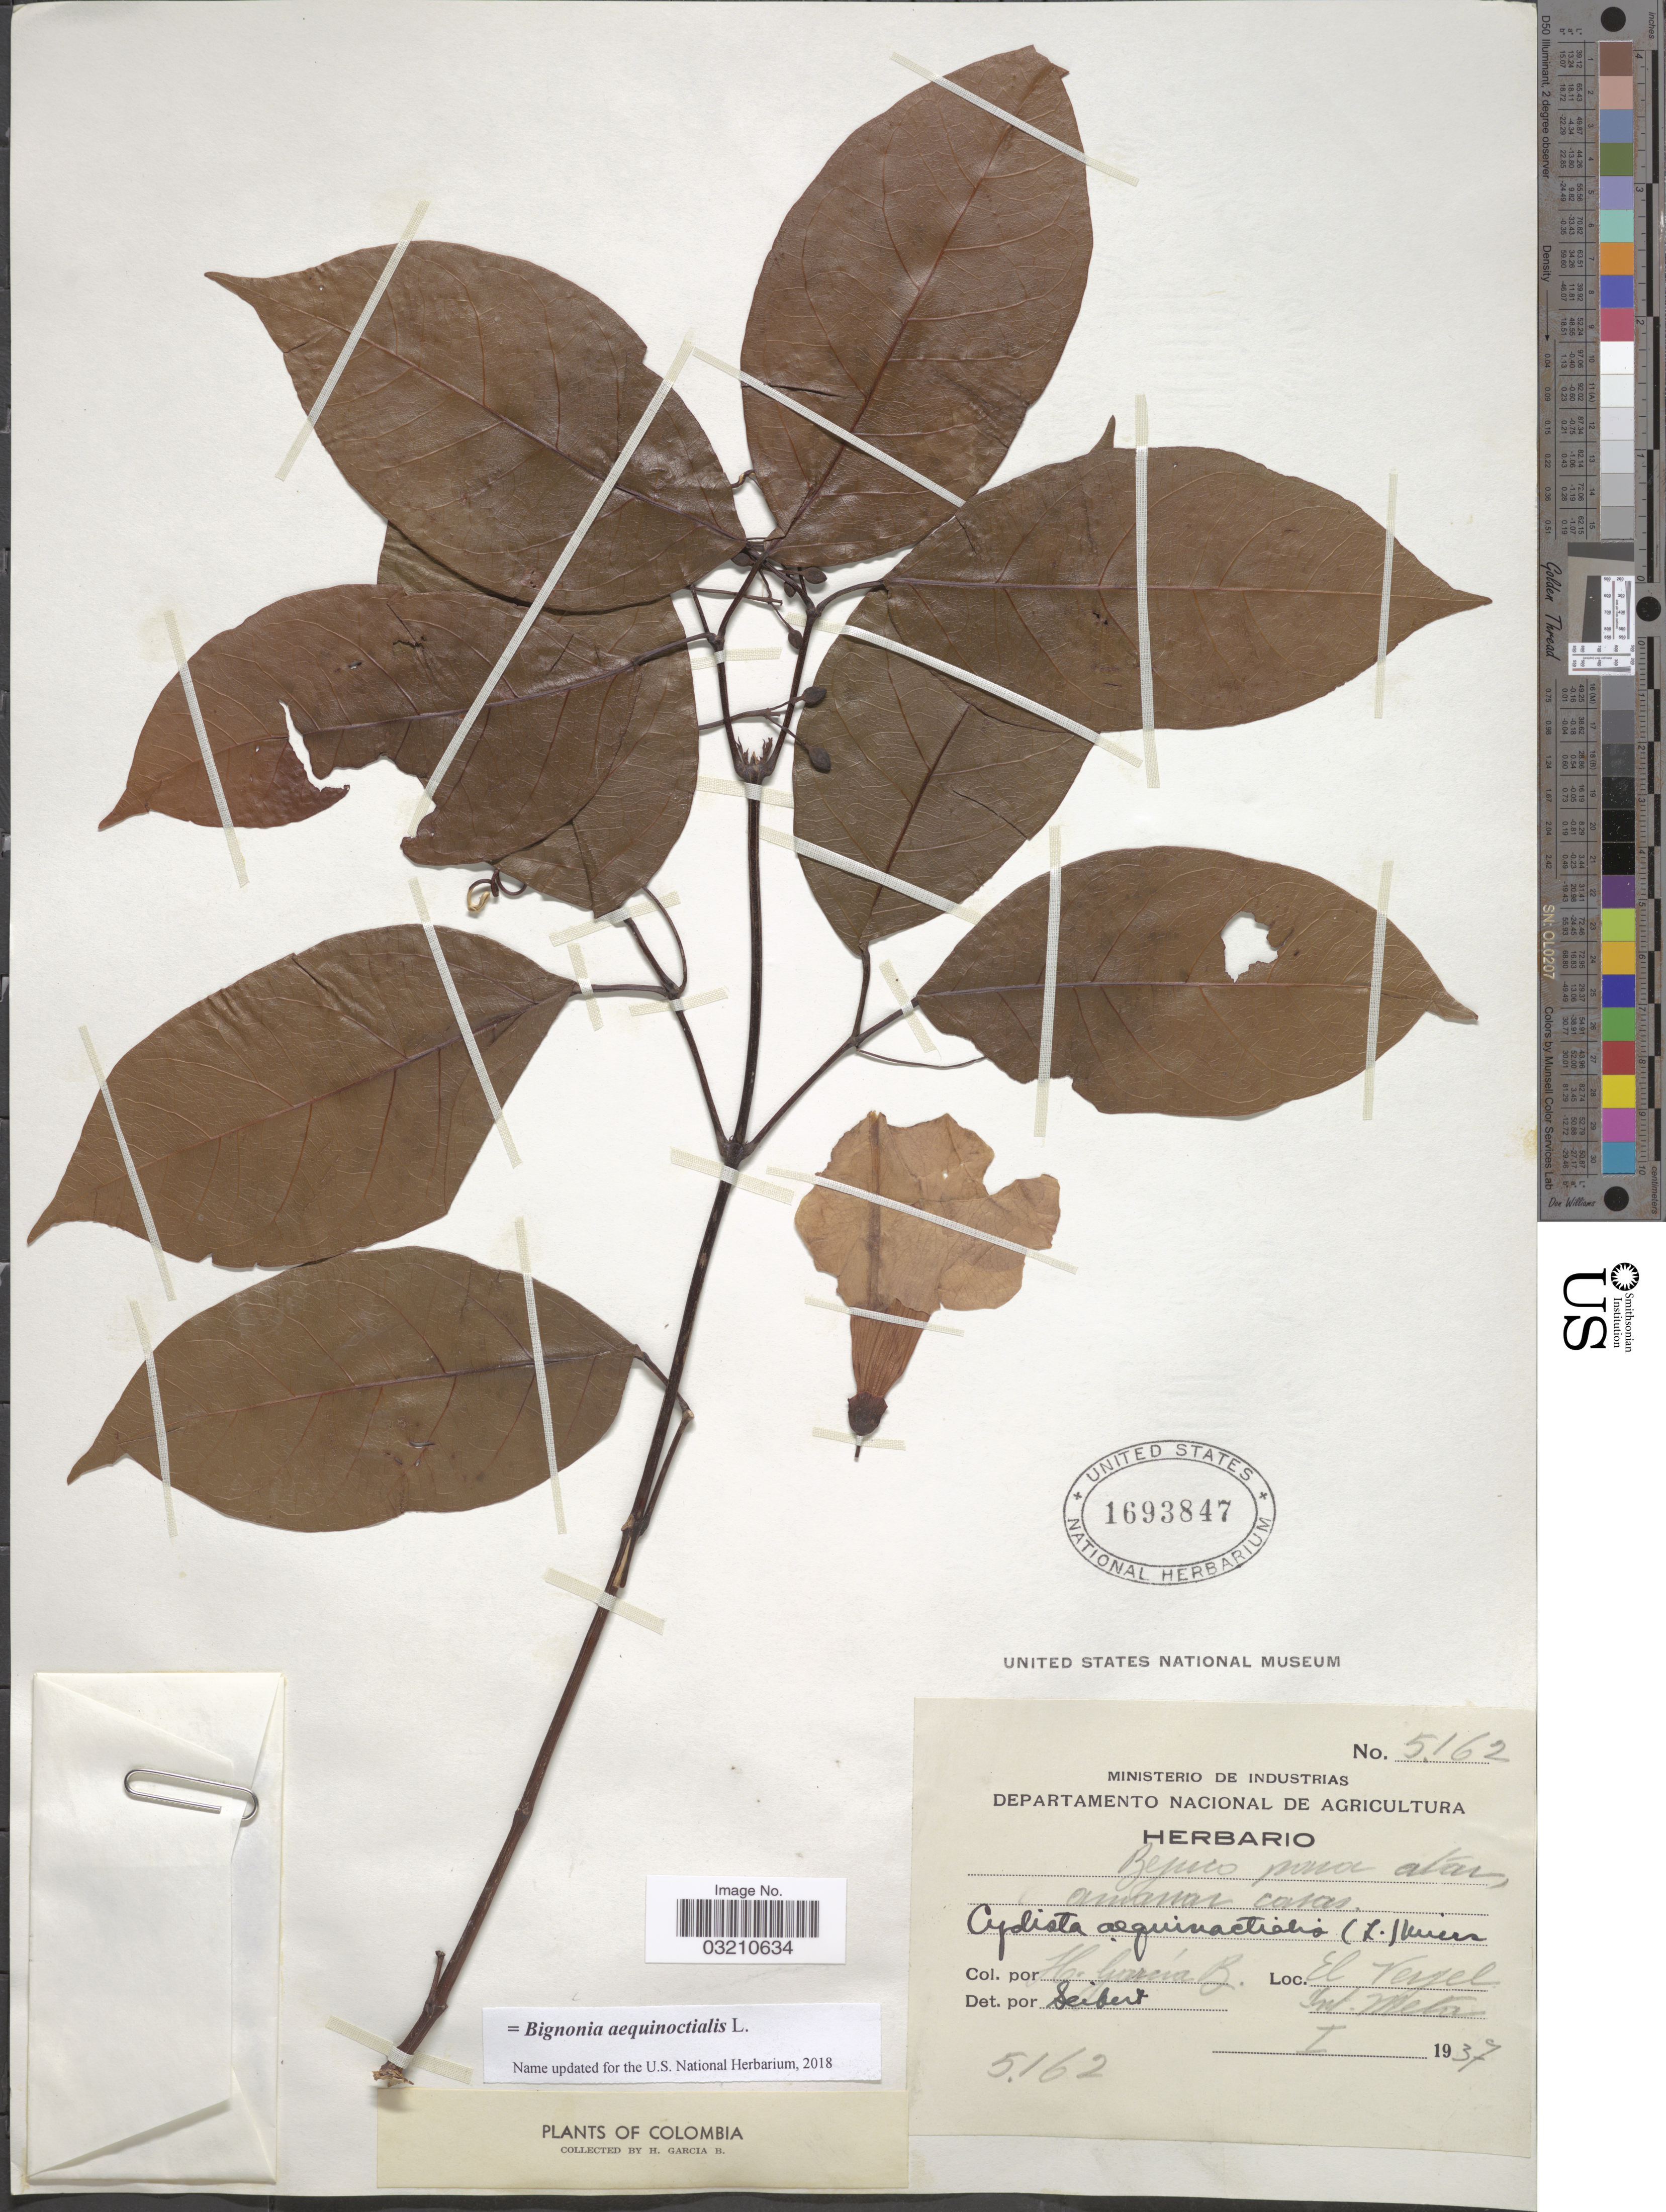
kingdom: Plantae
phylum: Tracheophyta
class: Magnoliopsida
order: Lamiales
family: Bignoniaceae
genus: Bignonia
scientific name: Bignonia aequinoctialis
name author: L.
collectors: H. García B.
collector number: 5162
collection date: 1937-01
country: Colombia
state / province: Meta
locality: El Vergel, Int. Meta.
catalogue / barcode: US 1693847